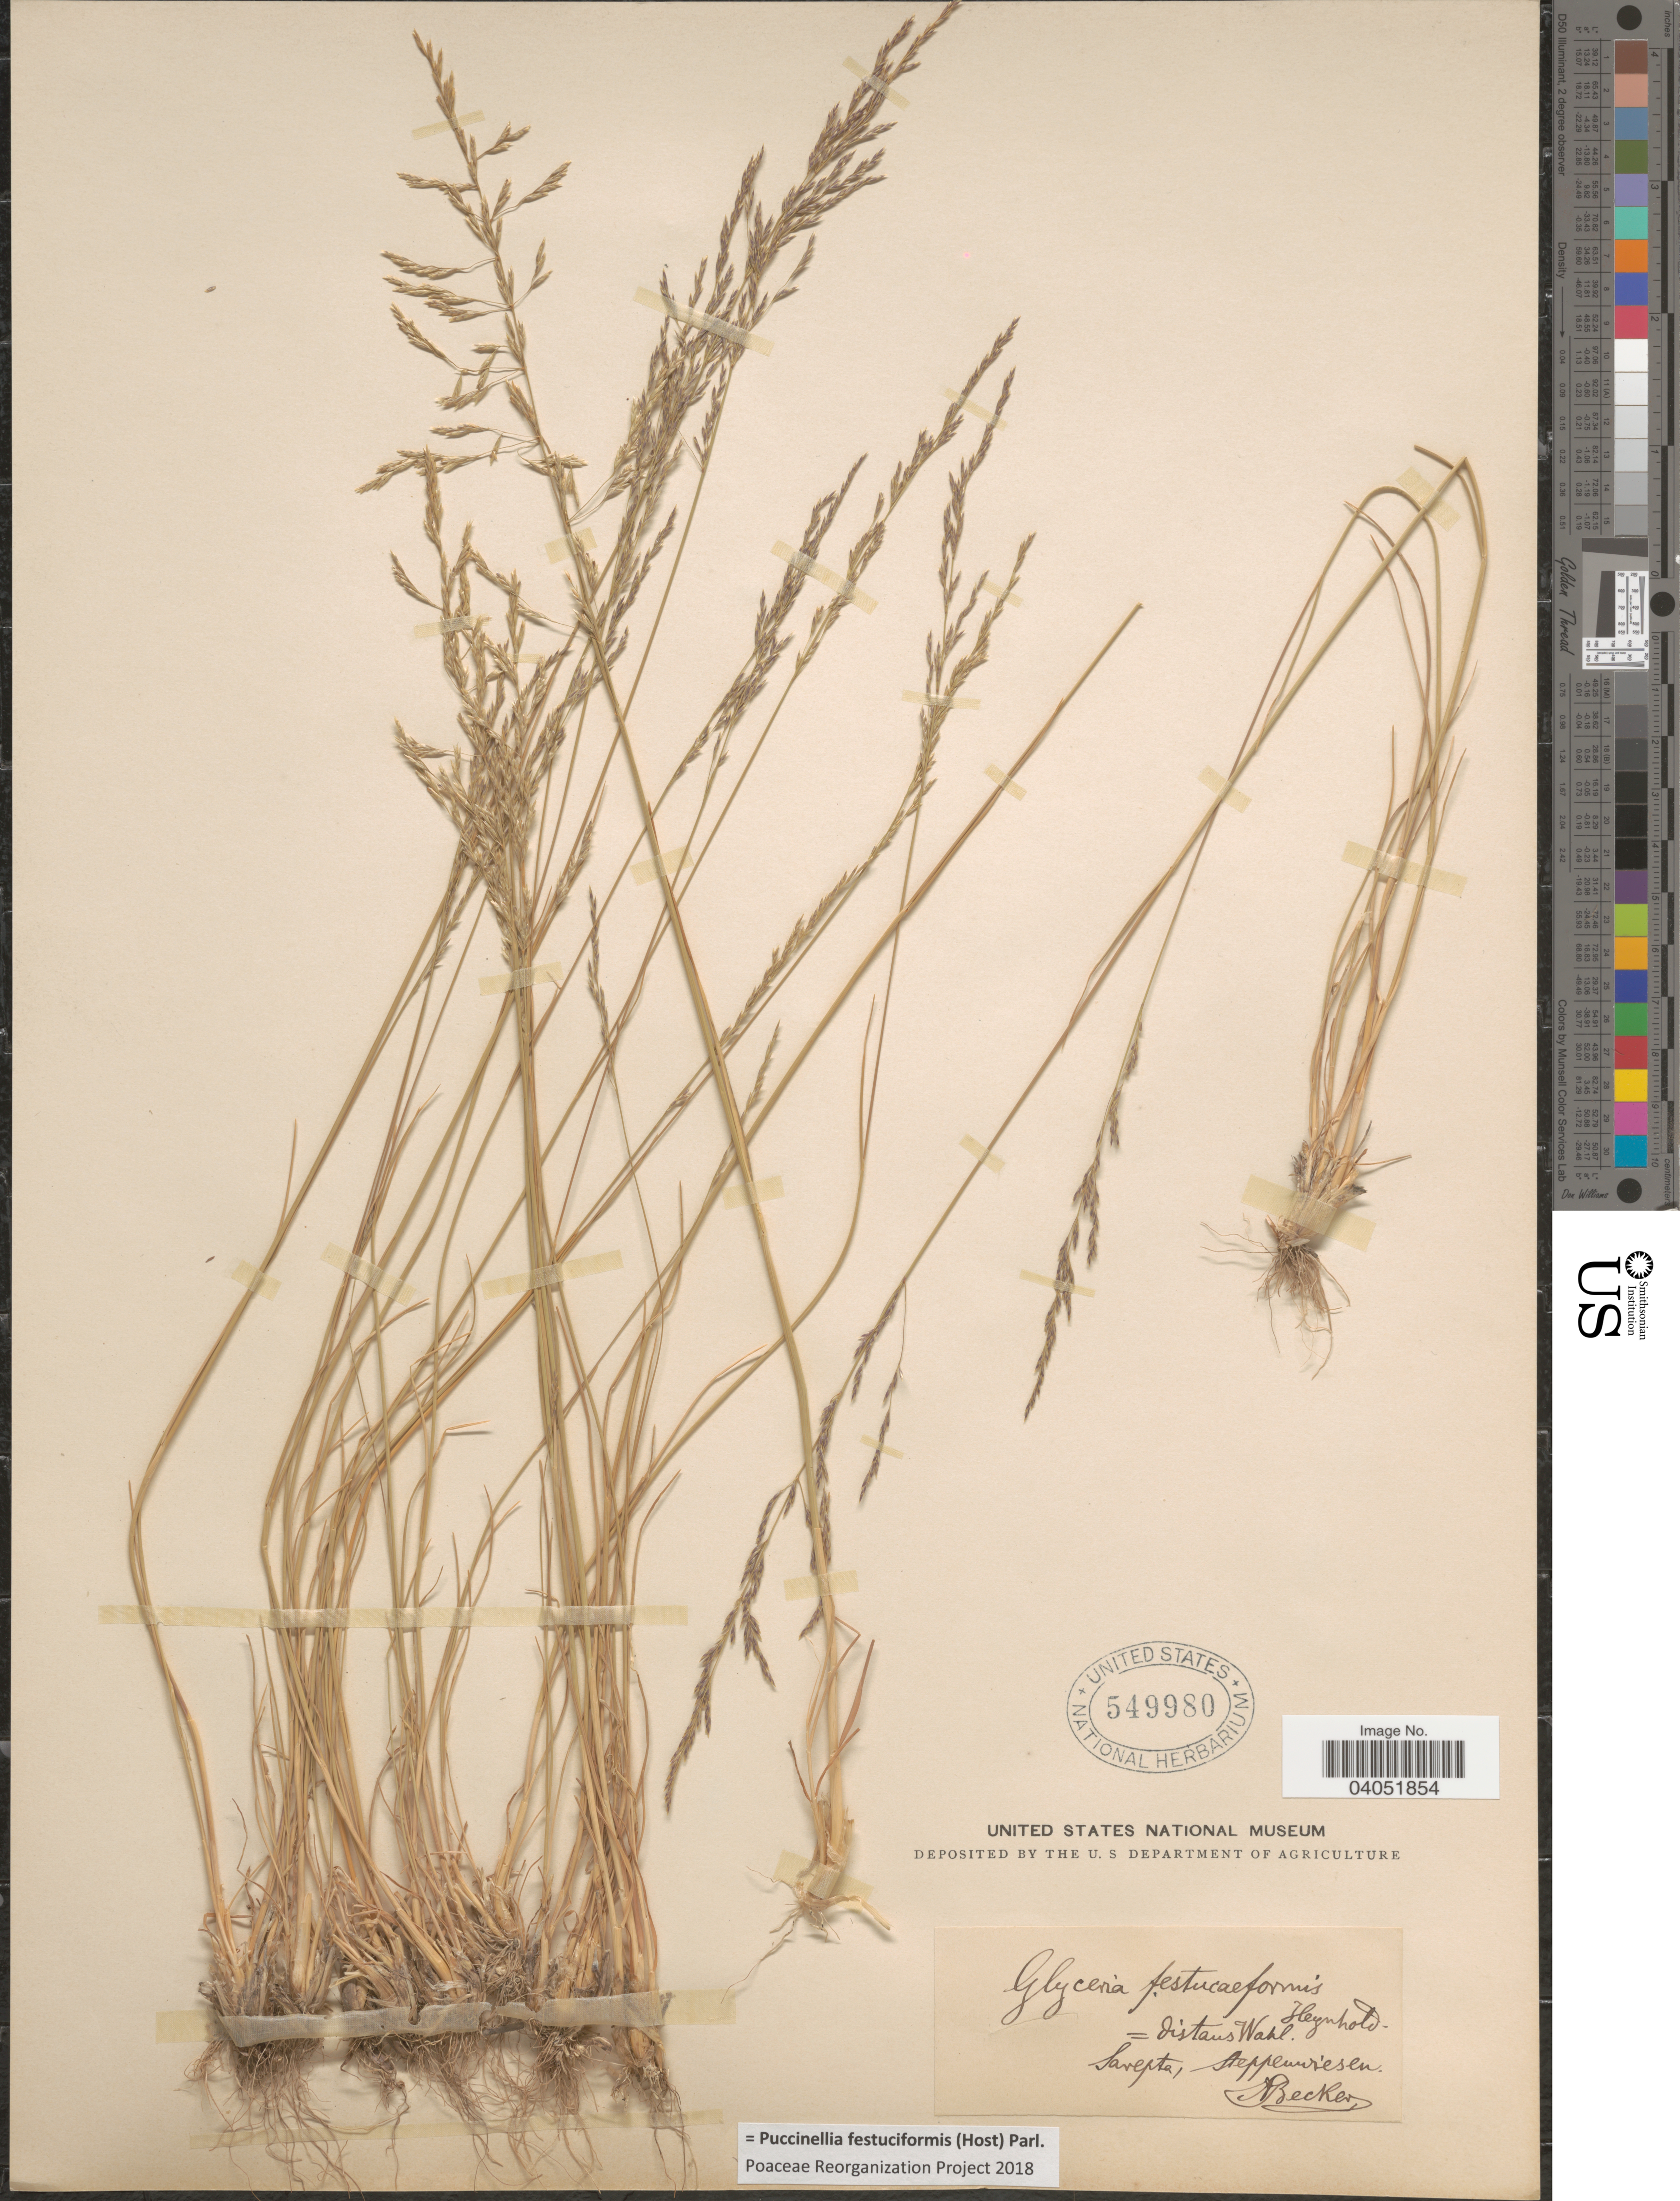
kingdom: Plantae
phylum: Tracheophyta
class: Liliopsida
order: Poales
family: Poaceae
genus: Puccinellia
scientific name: Puccinellia festuciformis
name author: (Host) Parl.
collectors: A. Becker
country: Russian Federation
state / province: Volgograd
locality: Sarepta, Steppenwiesen.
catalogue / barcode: US 549980